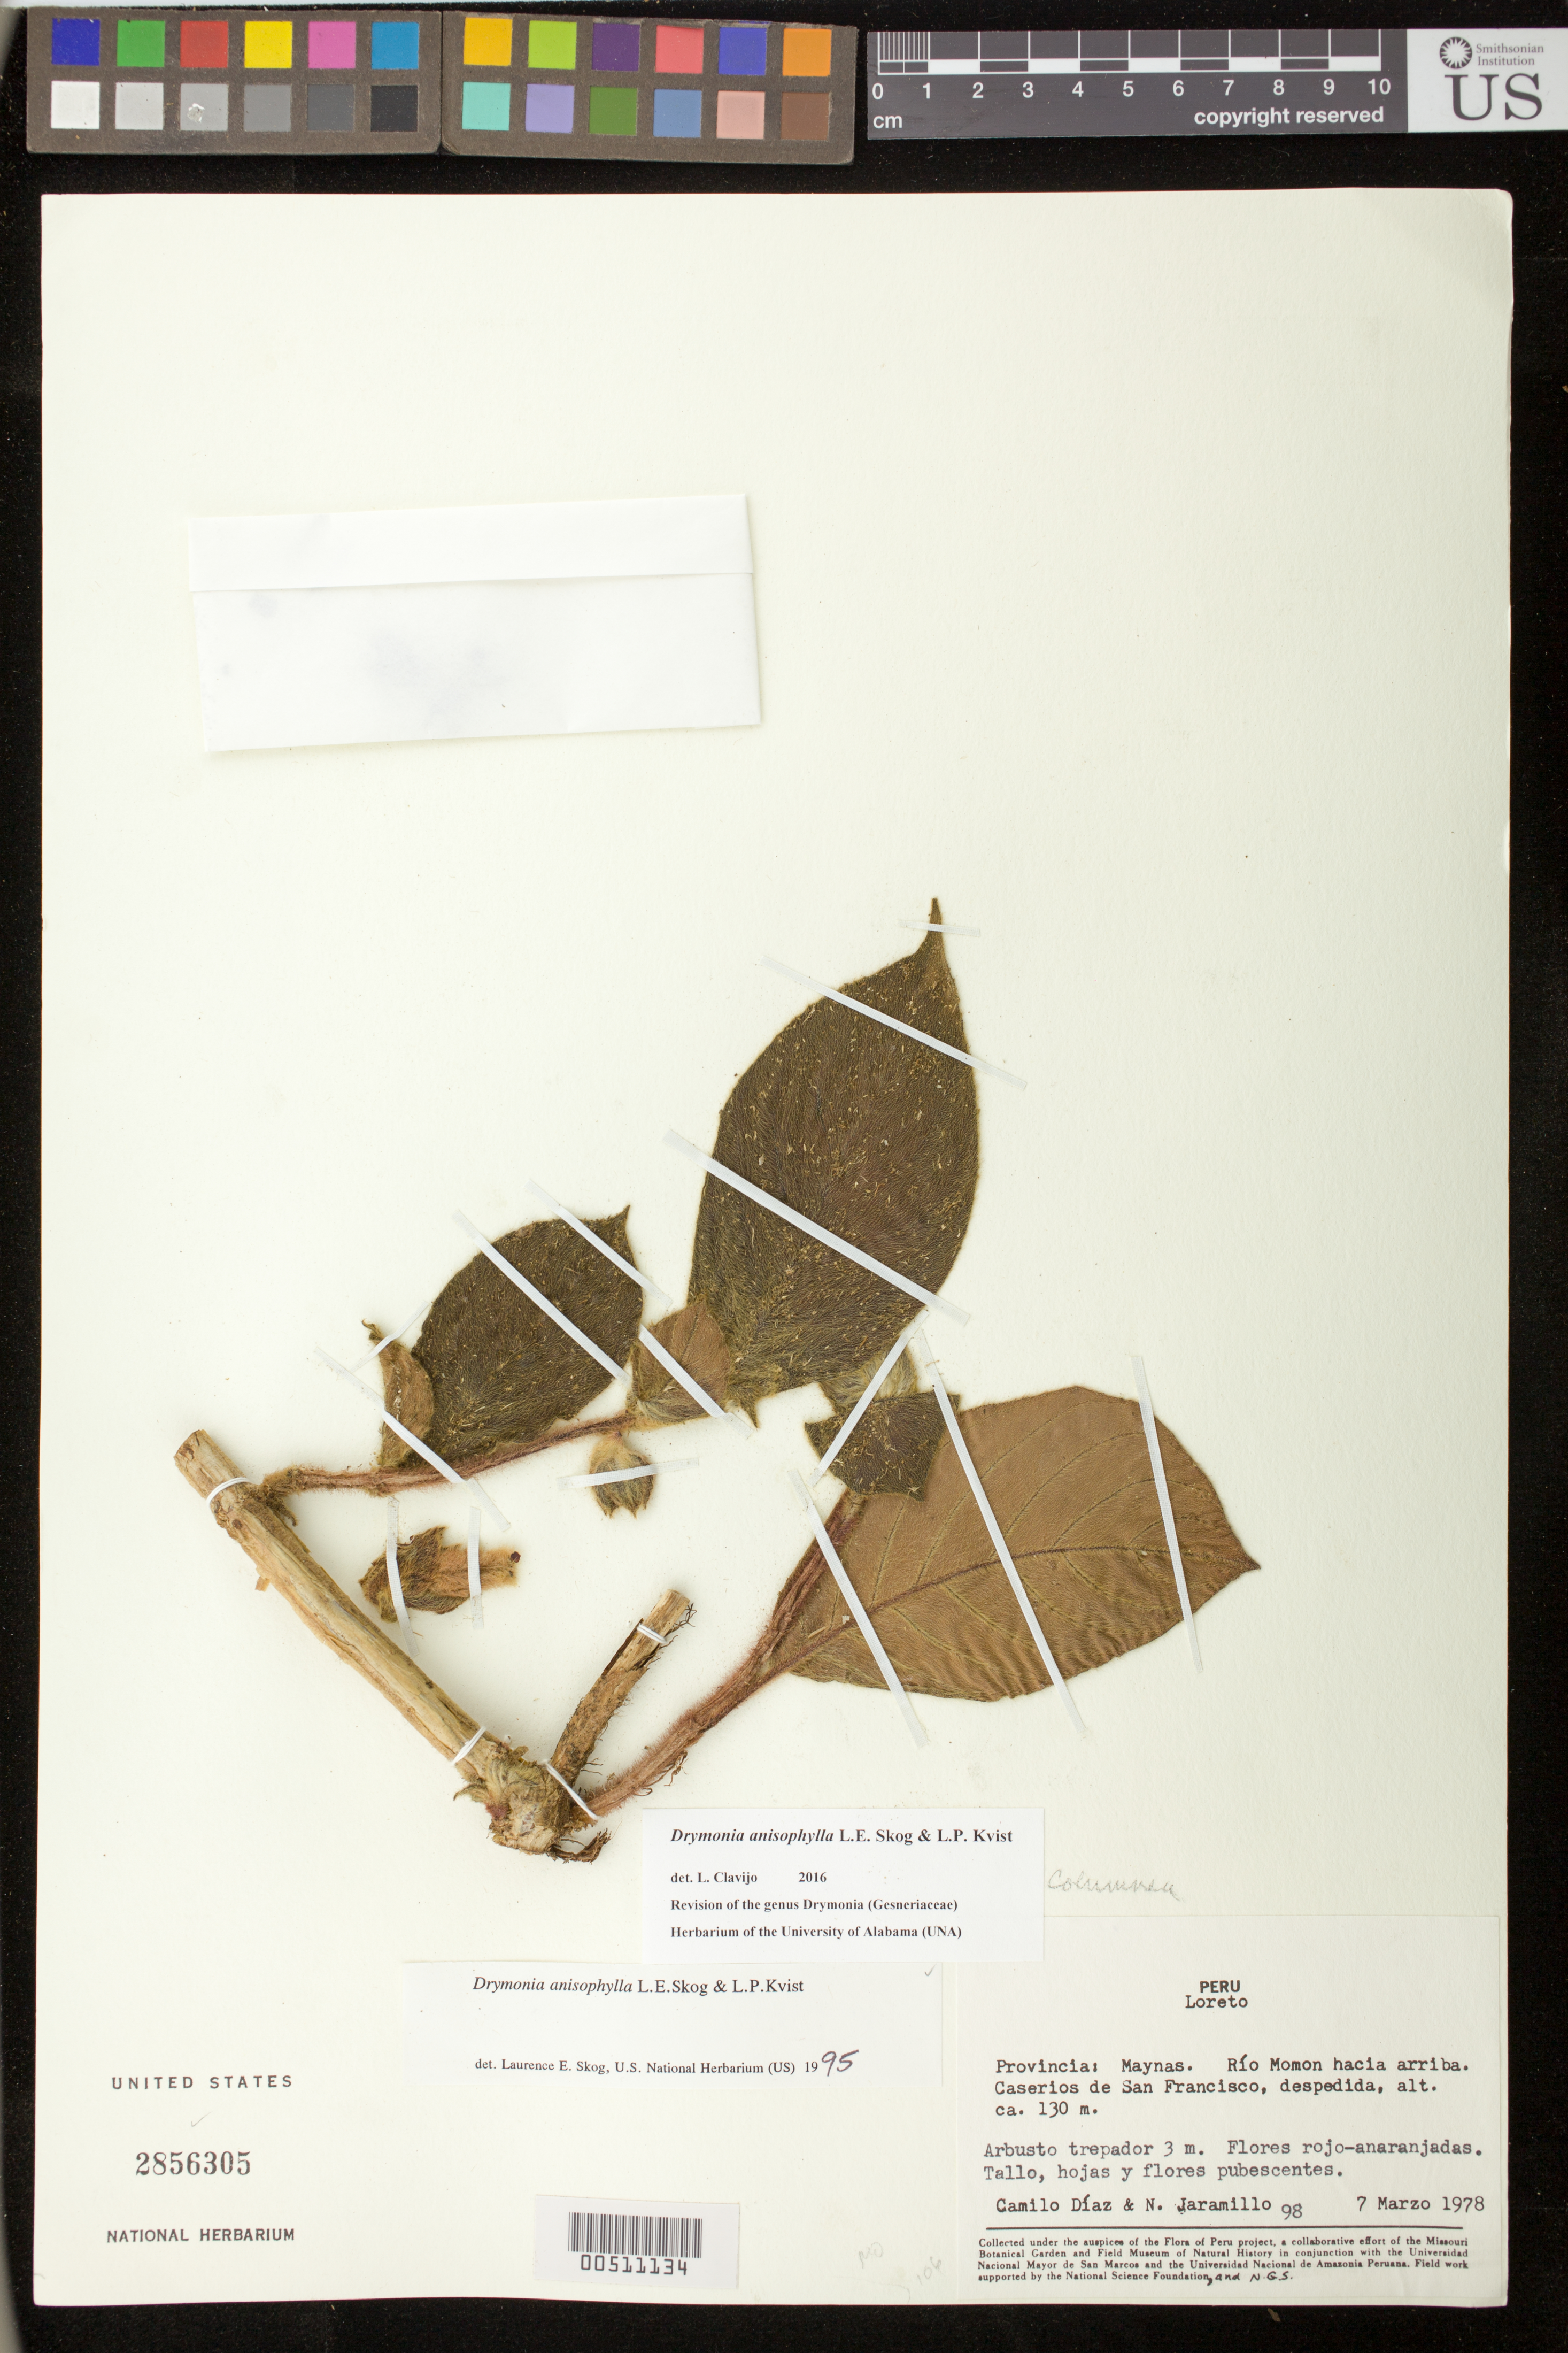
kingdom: Plantae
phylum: Tracheophyta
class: Magnoliopsida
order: Lamiales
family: Gesneriaceae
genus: Drymonia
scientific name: Drymonia anisophylla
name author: L.E. Skog & L.P. Kvist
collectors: C. Díaz S. & N. Jaramillo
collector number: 98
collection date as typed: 07 Mar 1978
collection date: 1978-03-07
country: Peru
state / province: Loreto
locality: Prov. Maynas, Río Momon hacia arriba Caserios de San Francisco, despedida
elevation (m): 130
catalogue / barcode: US 2856305